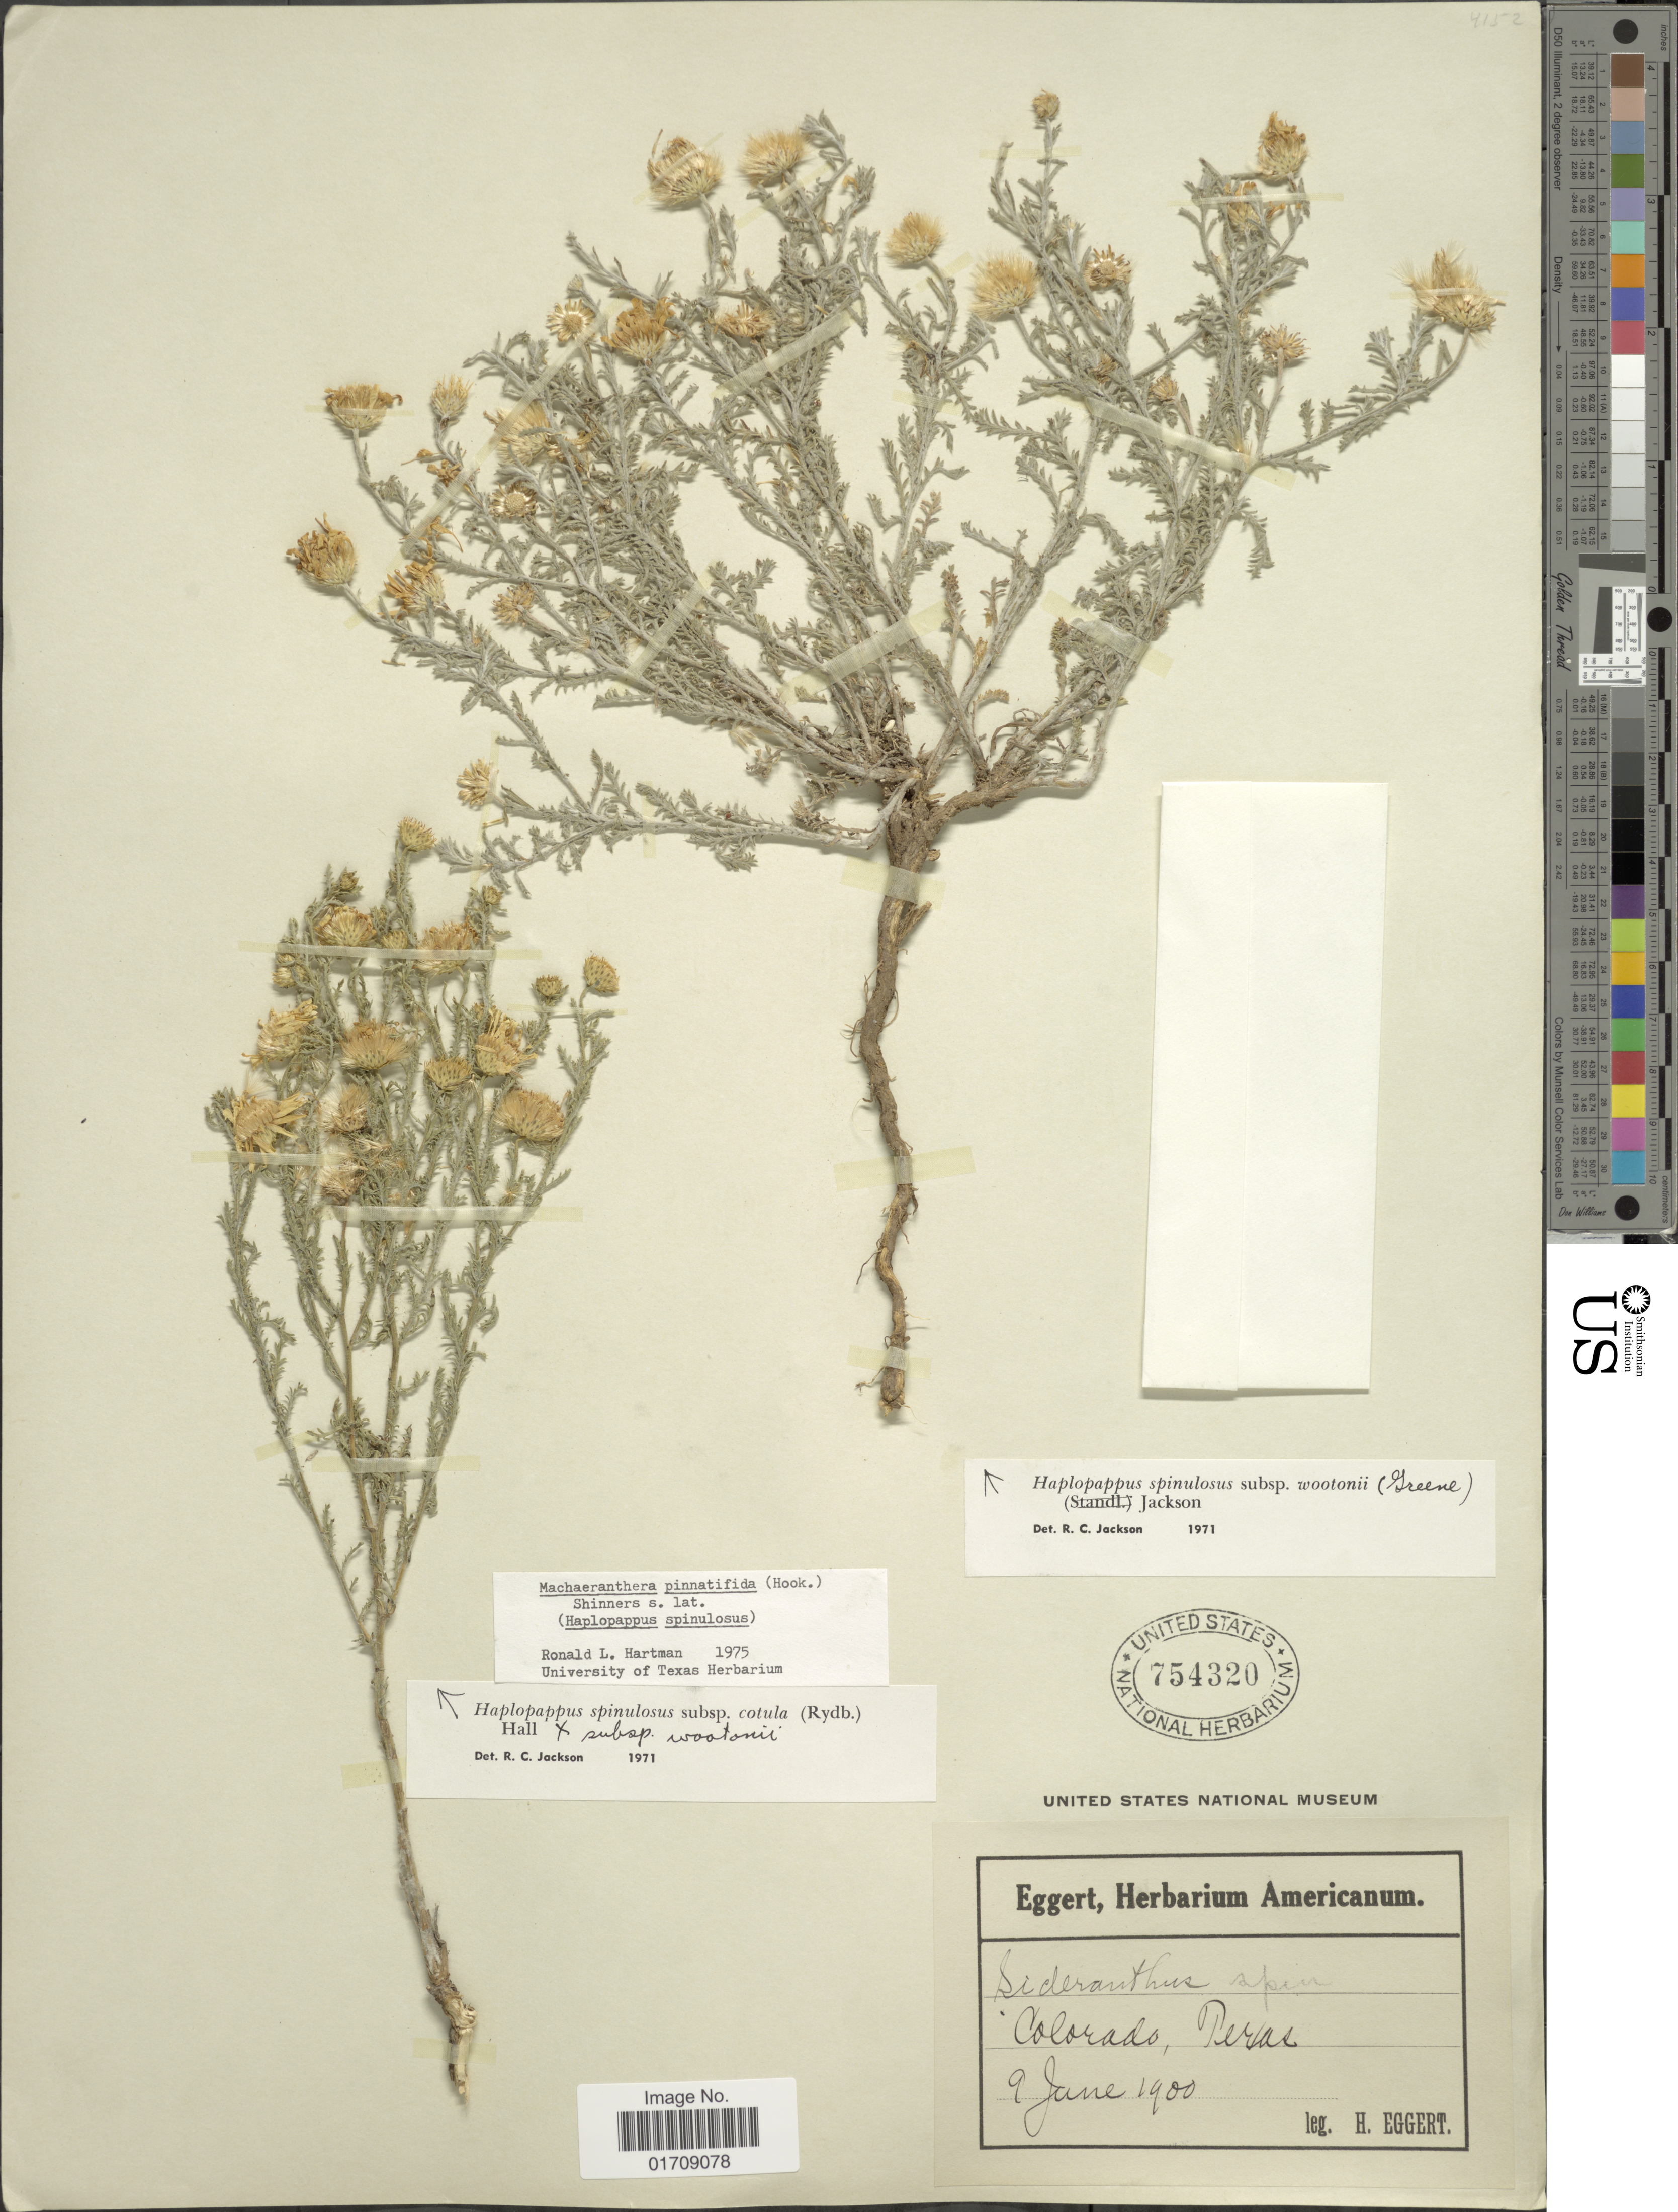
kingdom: Plantae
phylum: Tracheophyta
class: Magnoliopsida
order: Asterales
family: Asteraceae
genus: Machaeranthera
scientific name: Machaeranthera pinnatifida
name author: (Hook.) Shinners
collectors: H. Eggert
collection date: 1900-06-09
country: United States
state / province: Texas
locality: Colorado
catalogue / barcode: US 754320